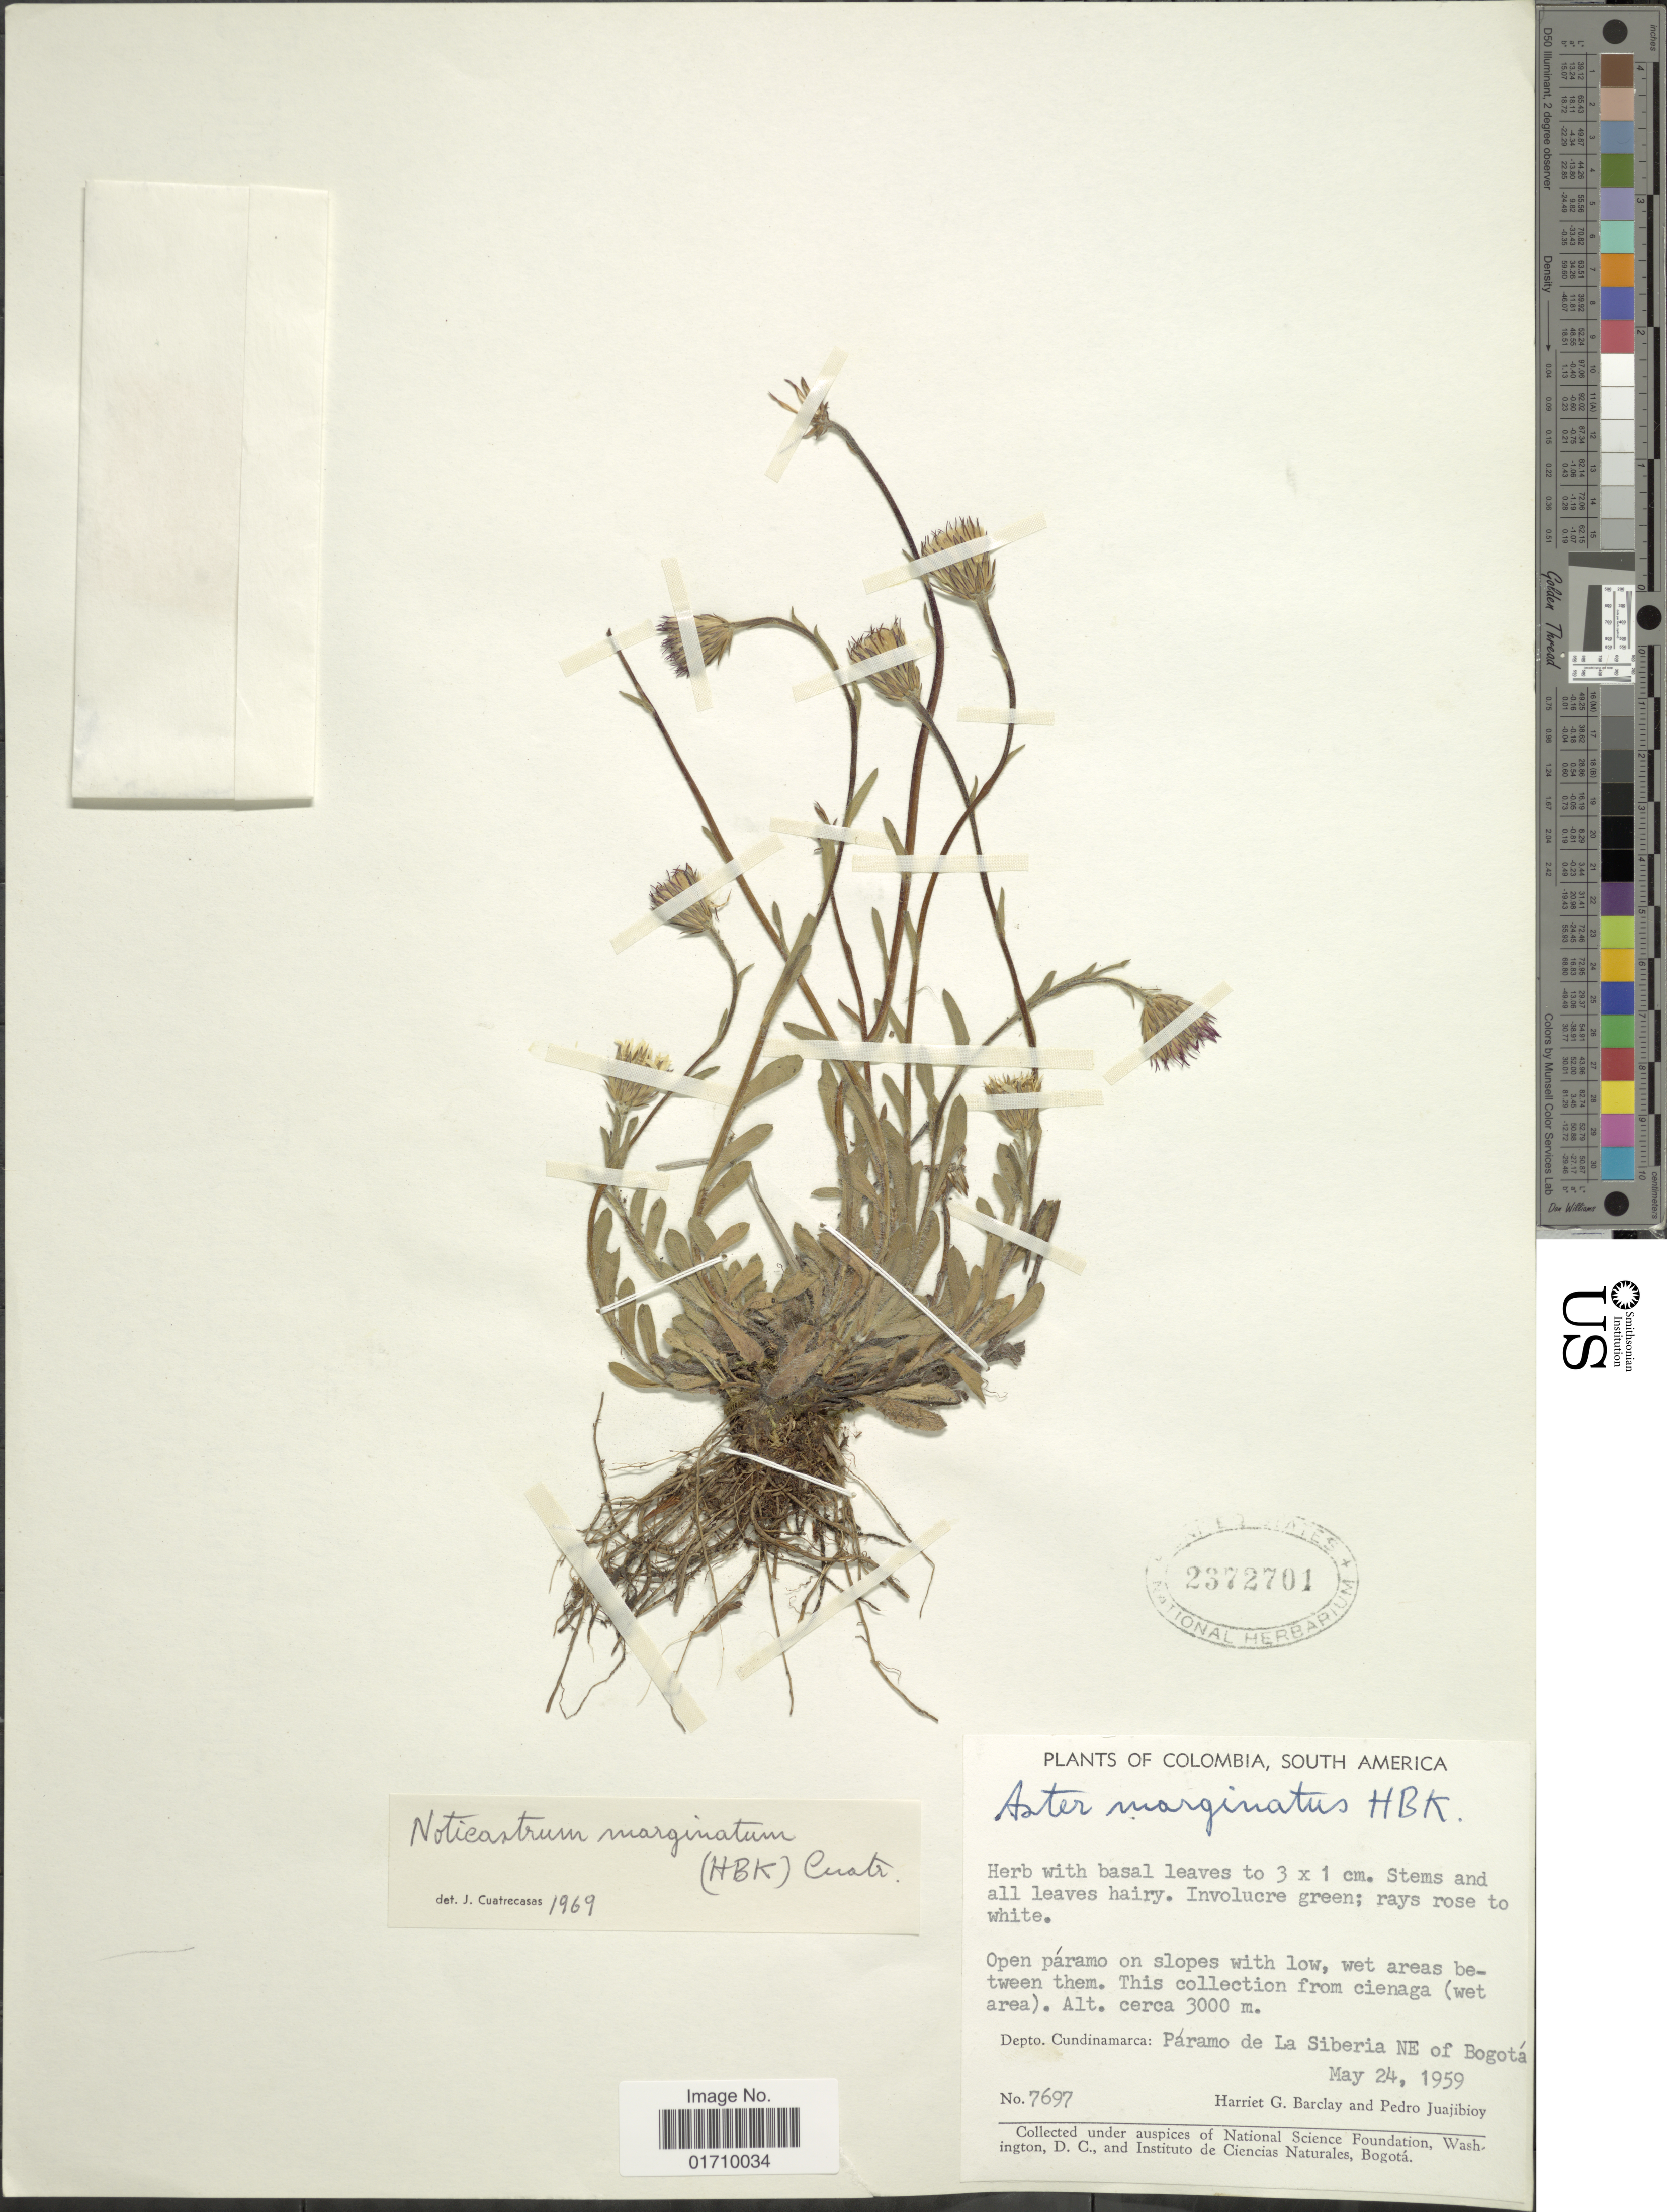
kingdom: Plantae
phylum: Tracheophyta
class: Magnoliopsida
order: Asterales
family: Asteraceae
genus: Noticastrum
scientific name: Noticastrum marginatum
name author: (Kunth) Cuatrec.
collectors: H. G. Barclay & P. Juajibioy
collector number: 7697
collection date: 1959-05-24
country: Colombia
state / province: Cundinamarca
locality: South America, Paramo de La Siberia NE of Bogota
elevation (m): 3000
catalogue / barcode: US 2372701